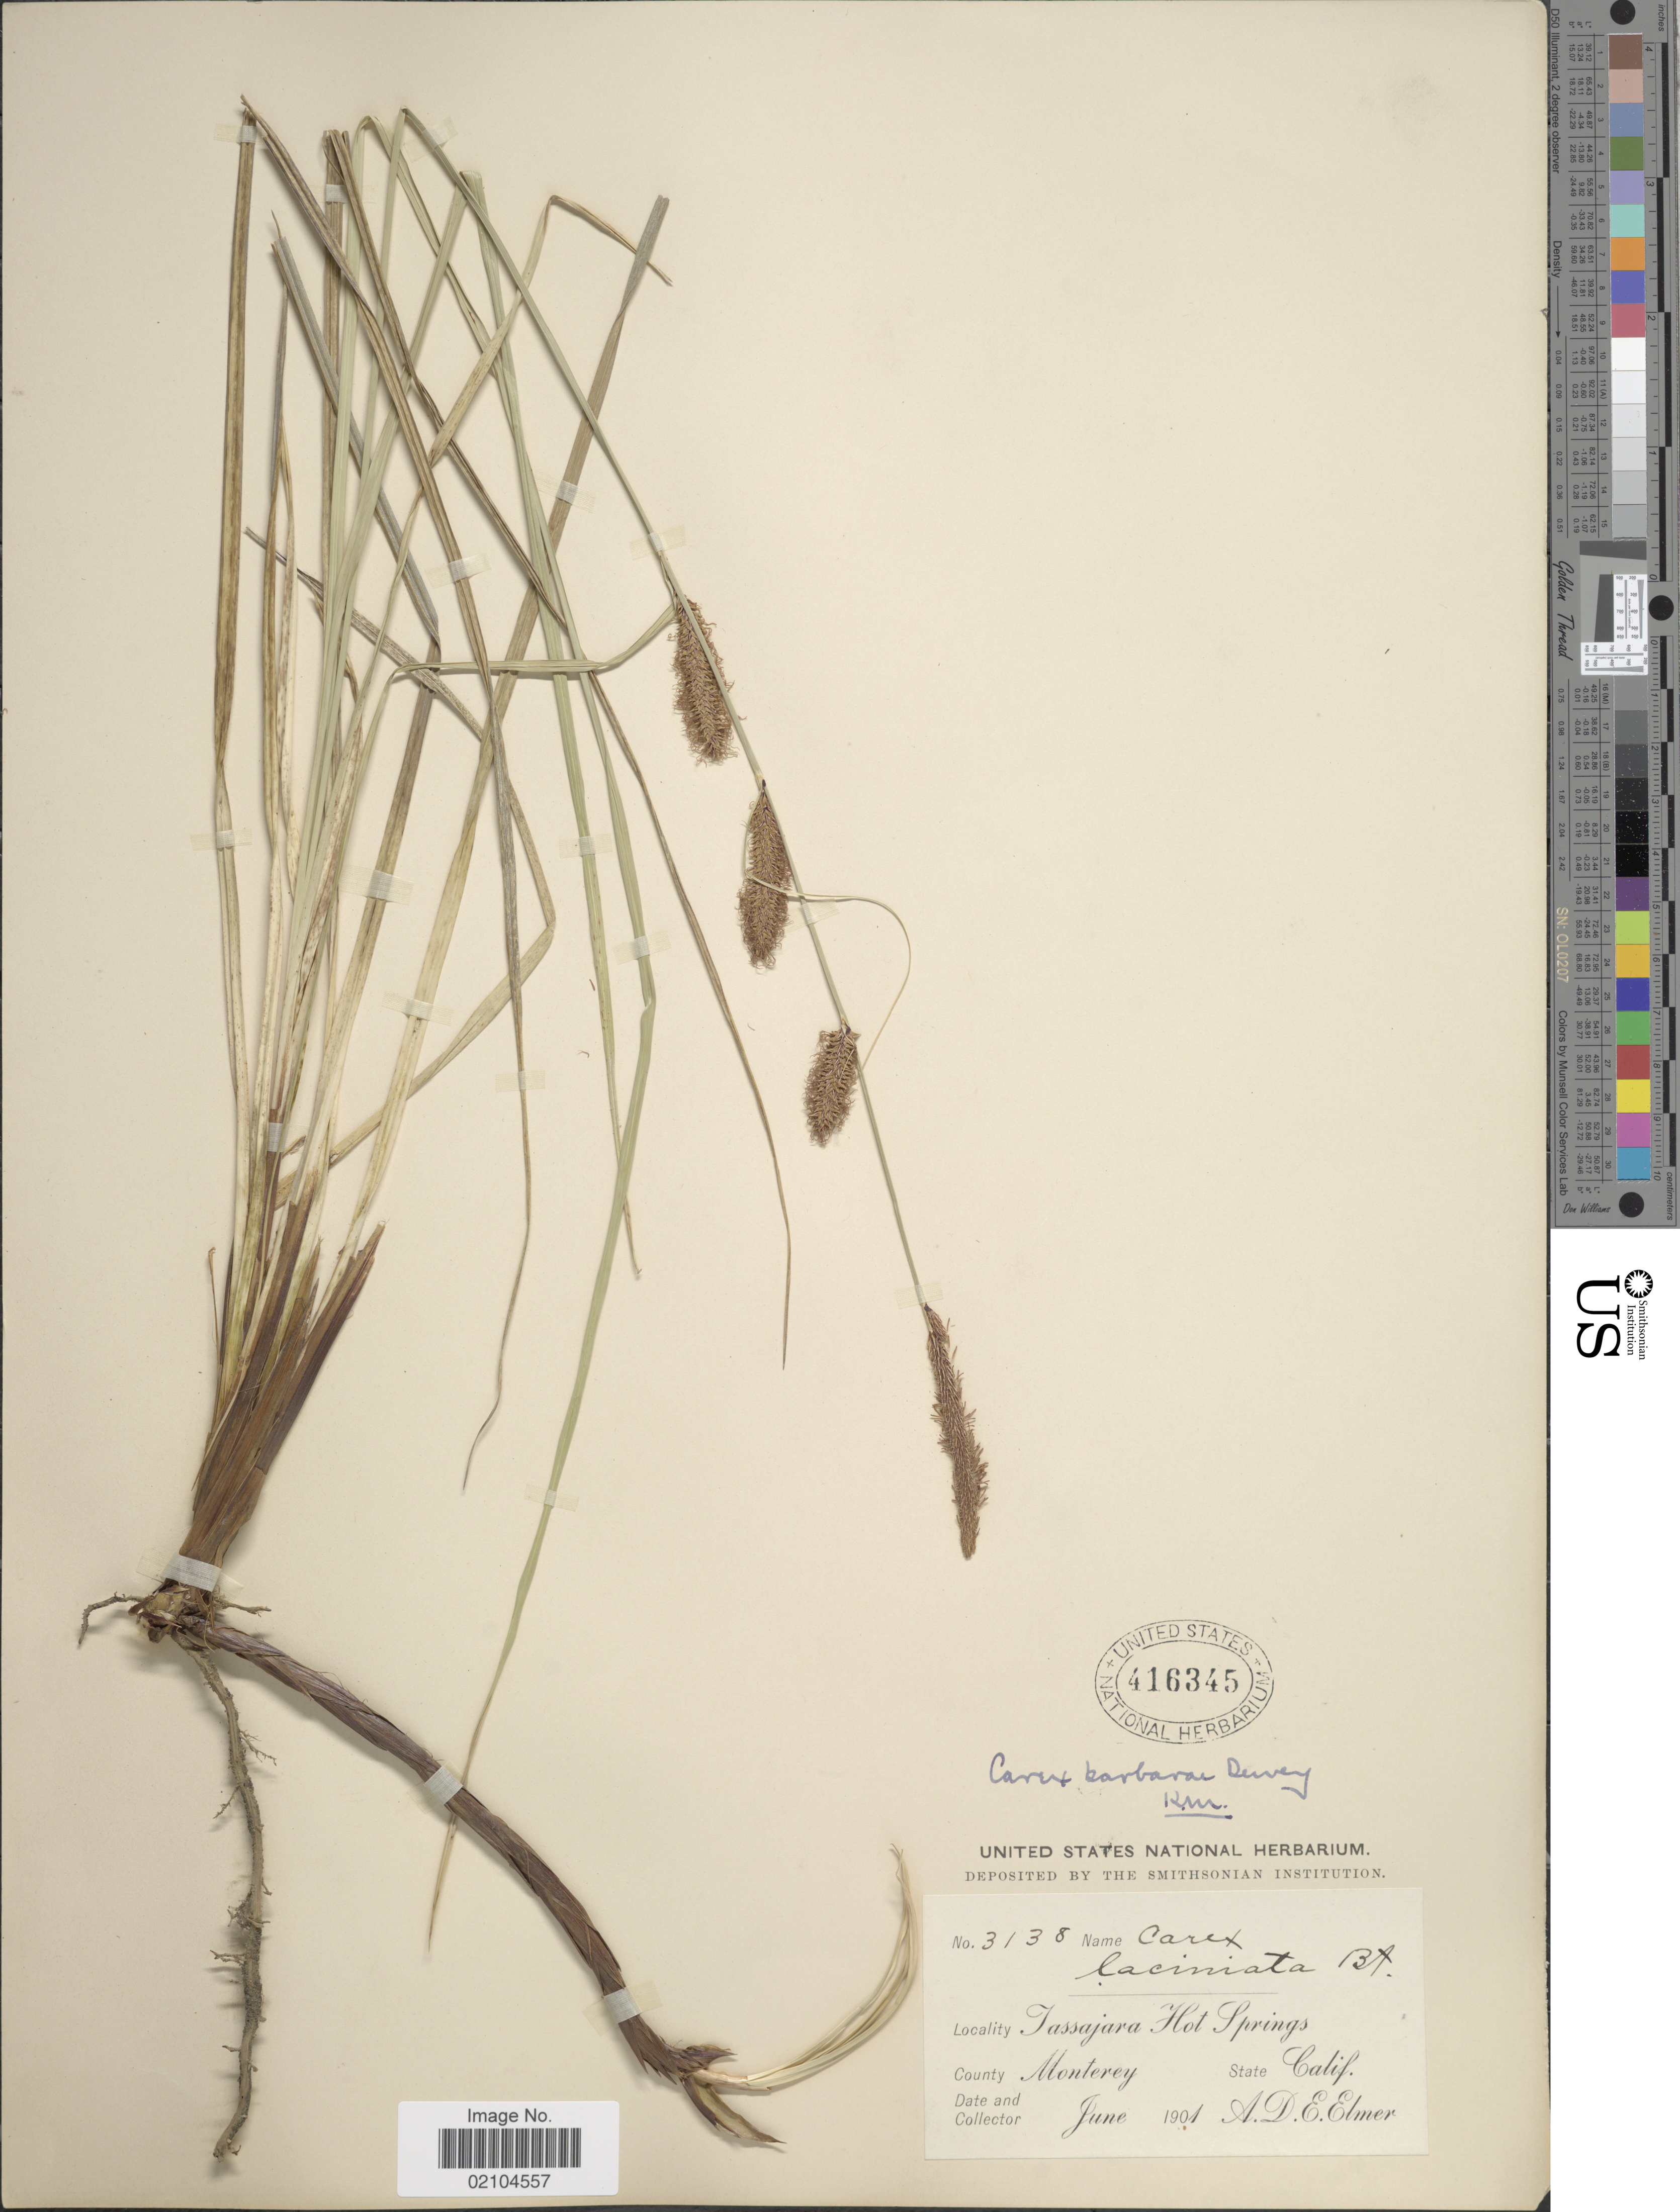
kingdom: Plantae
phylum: Tracheophyta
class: Liliopsida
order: Poales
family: Cyperaceae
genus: Carex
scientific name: Carex barbarae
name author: Dewey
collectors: A. D. E. Elmer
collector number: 3138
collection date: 1901-06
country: United States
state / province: California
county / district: Monterey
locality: Tassajara Hot Springs, County Monterey, State Calif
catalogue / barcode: US 416345